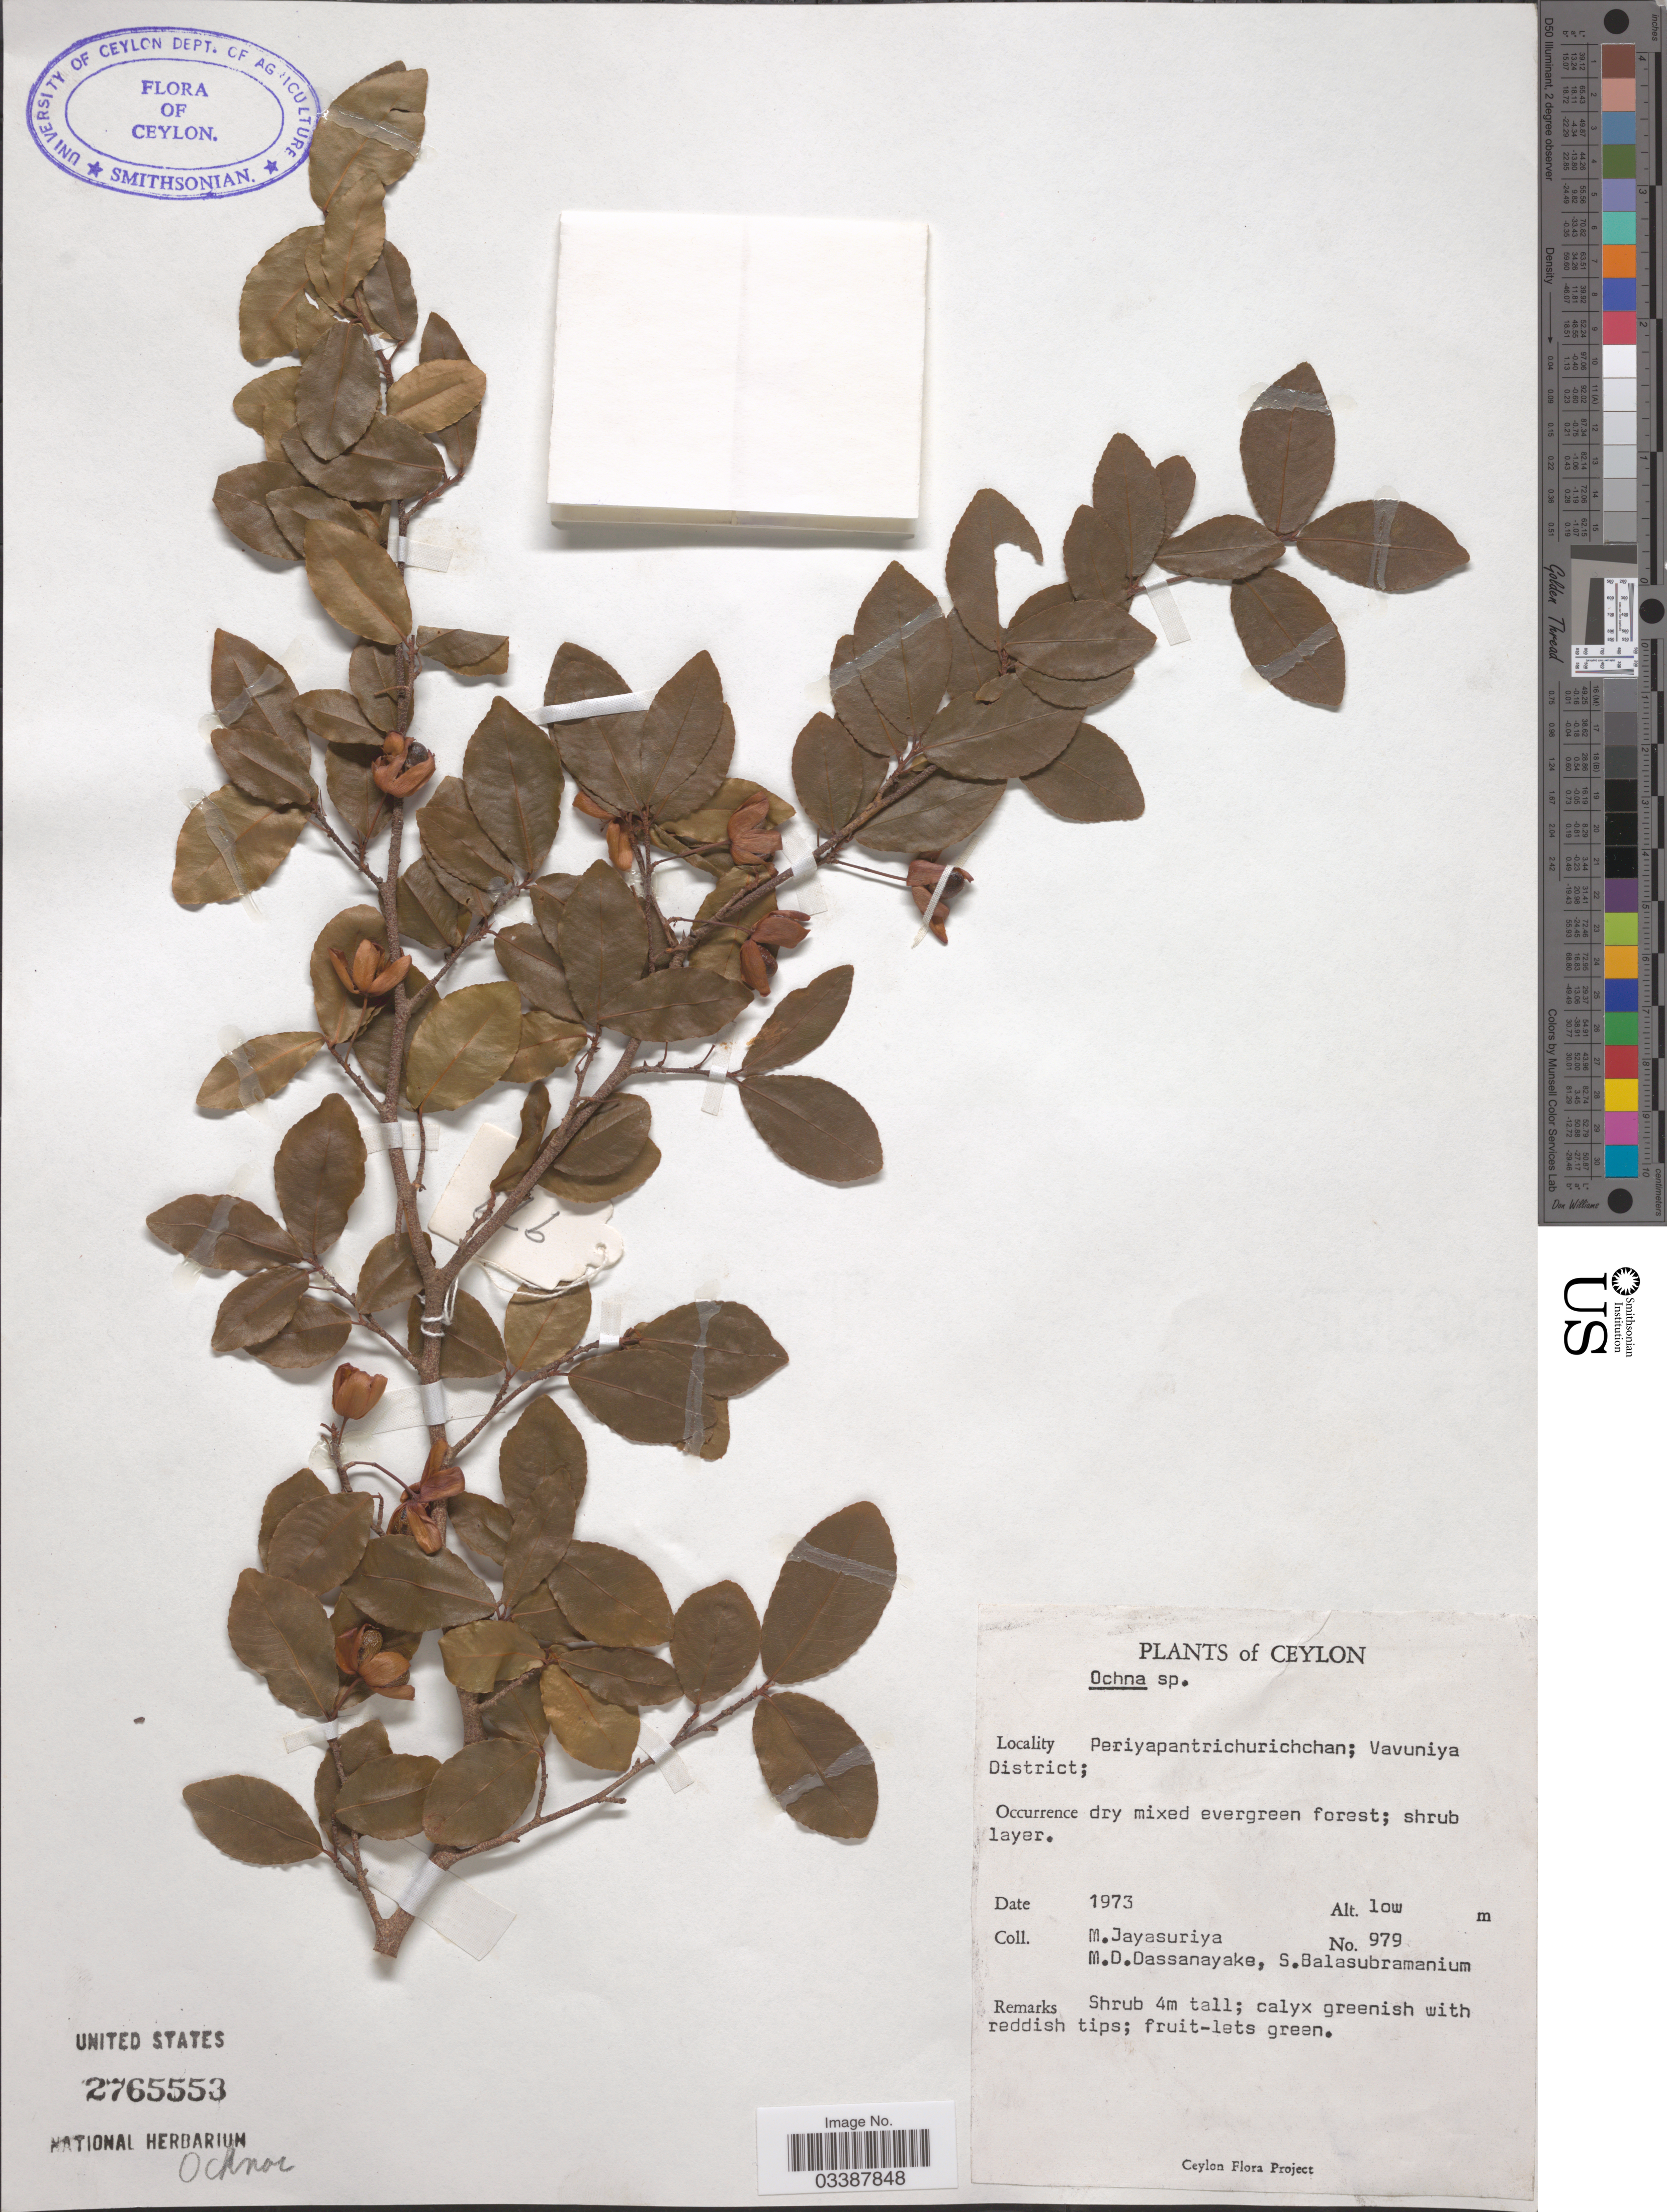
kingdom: Plantae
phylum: Tracheophyta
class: Magnoliopsida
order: Malpighiales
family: Ochnaceae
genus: Ochna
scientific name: Ochna sp.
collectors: M. Jayasuriya, M. D. Dassanayake & S. Balasubramanium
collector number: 979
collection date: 1973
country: Sri Lanka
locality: Ceylon. Periyapantrichurichchan; Vavuniya District.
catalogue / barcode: US 2765553